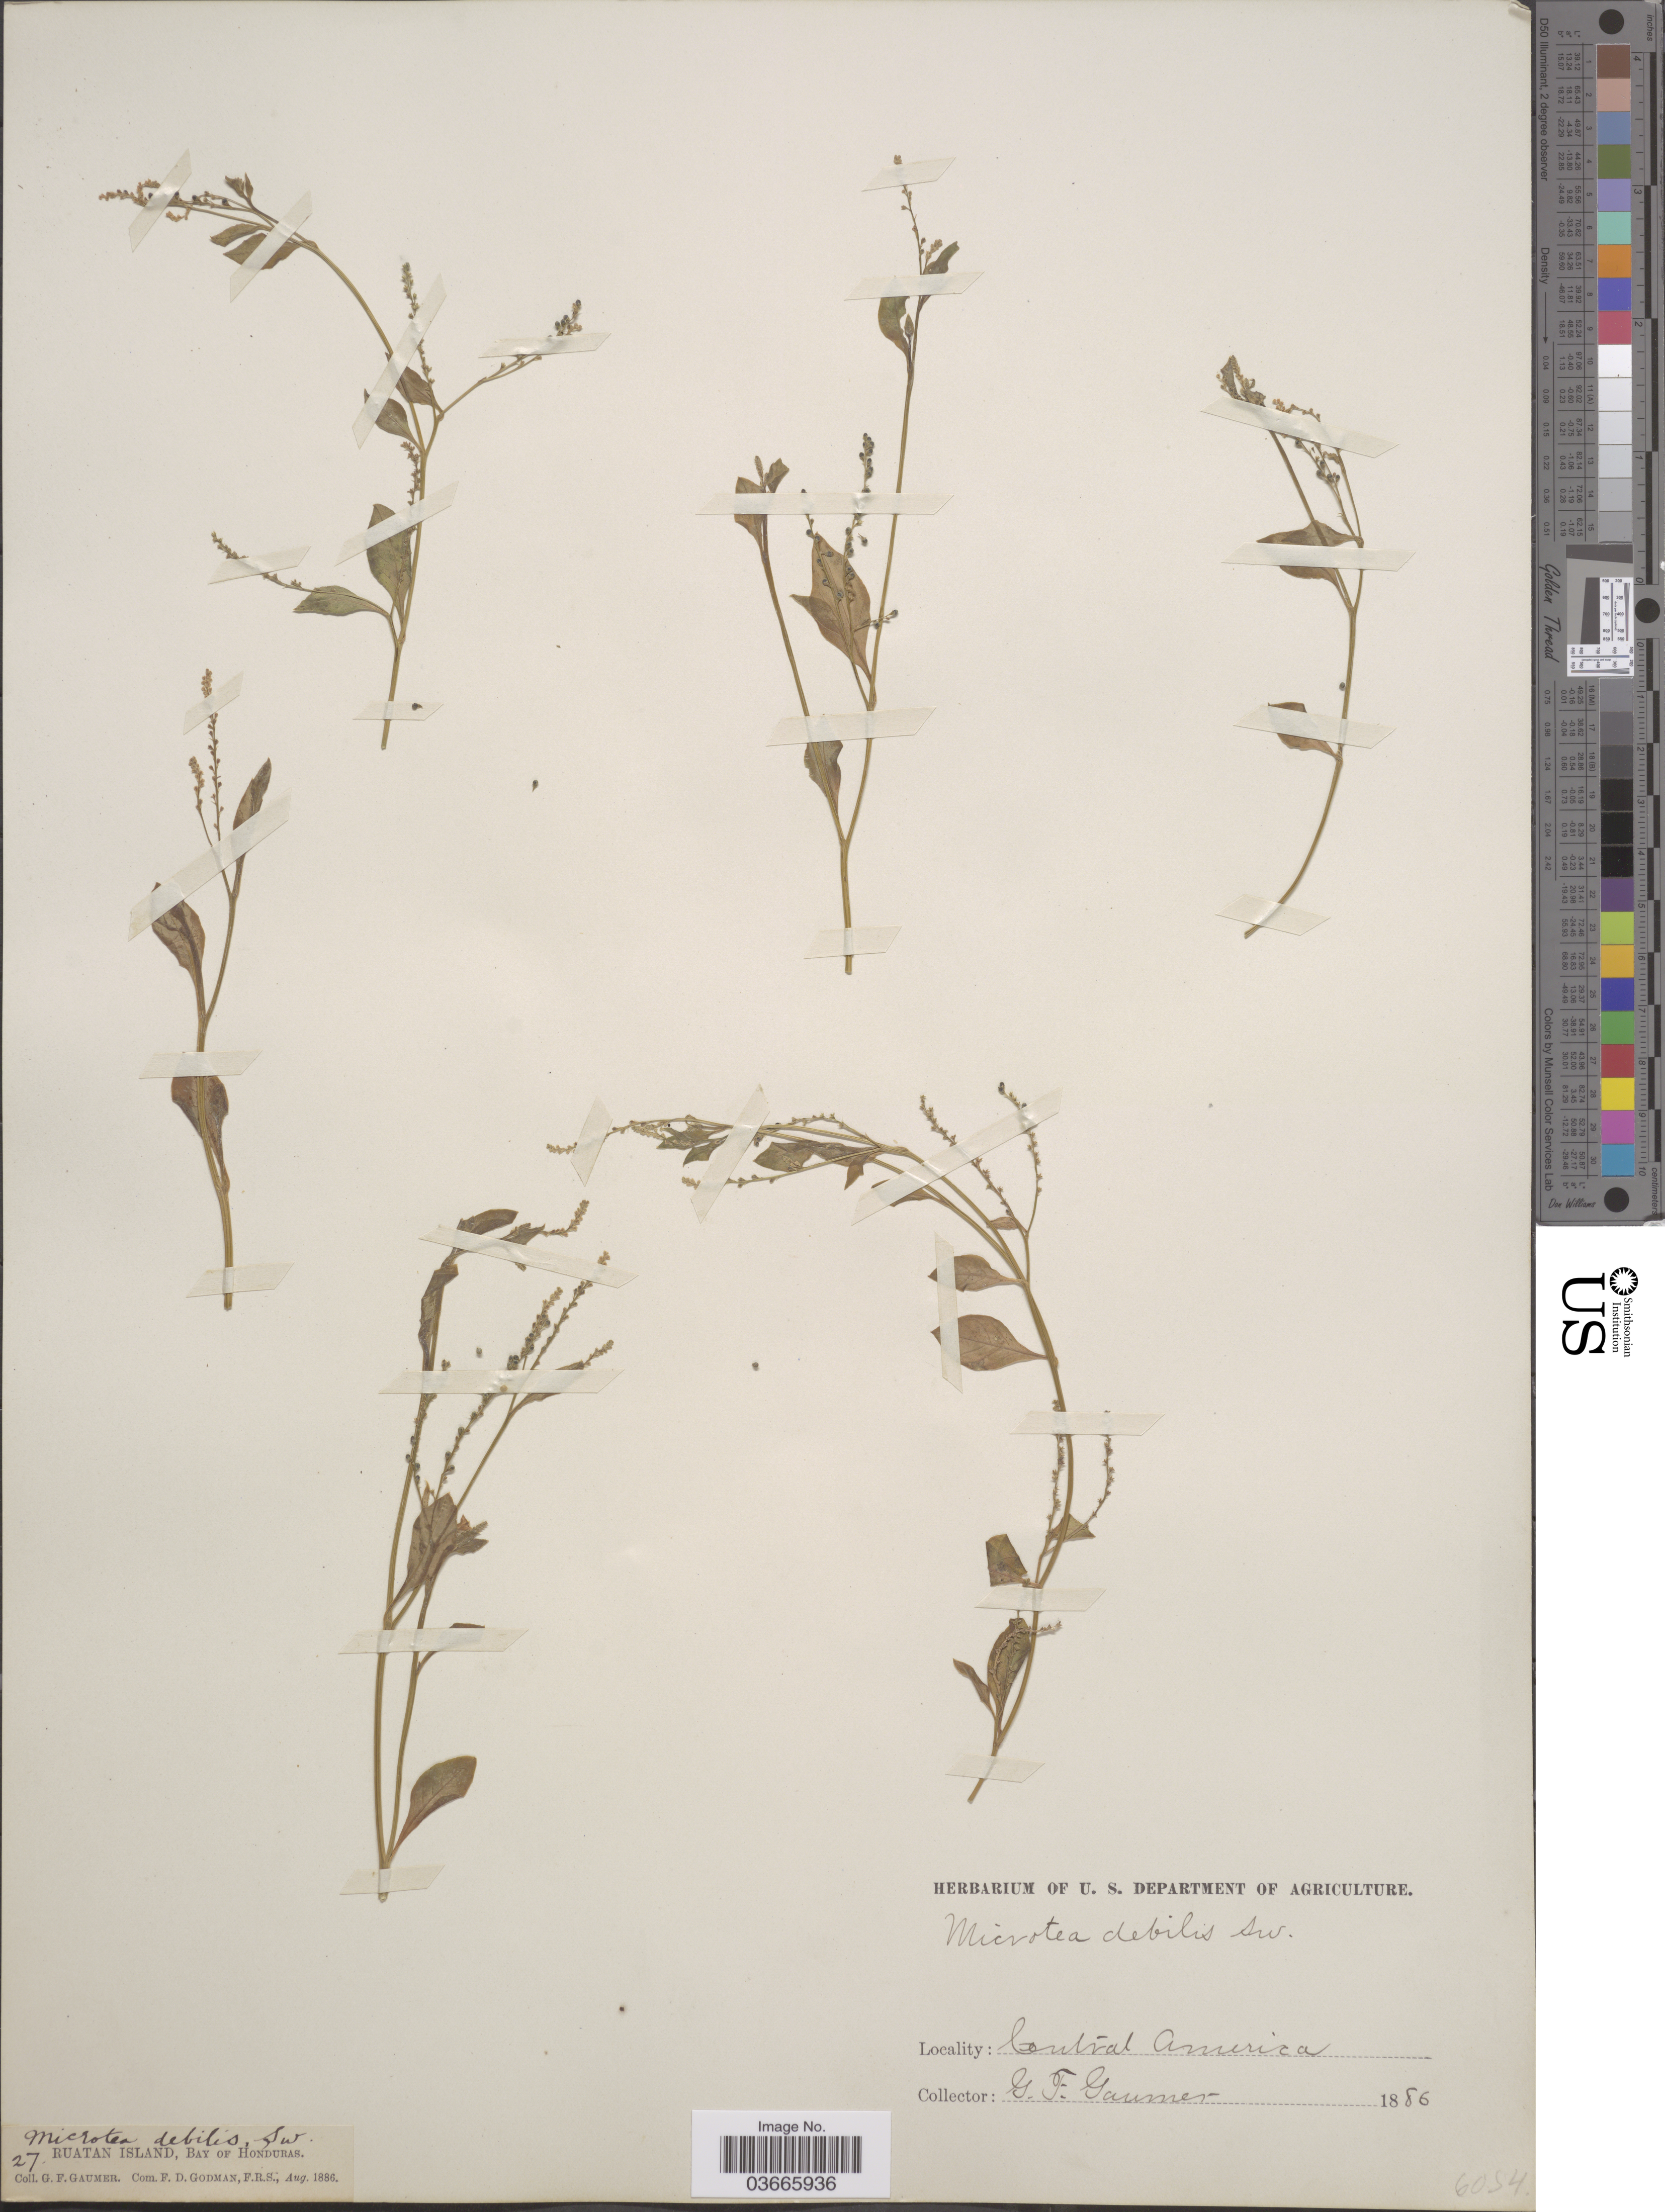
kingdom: Plantae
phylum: Tracheophyta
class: Magnoliopsida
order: Caryophyllales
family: Microteaceae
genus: Microtea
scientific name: Microtea debilis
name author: Sw.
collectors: G. F. Gaumer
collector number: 27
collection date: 1886-08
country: Honduras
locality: Ruatan Island, Bay of Honduras.